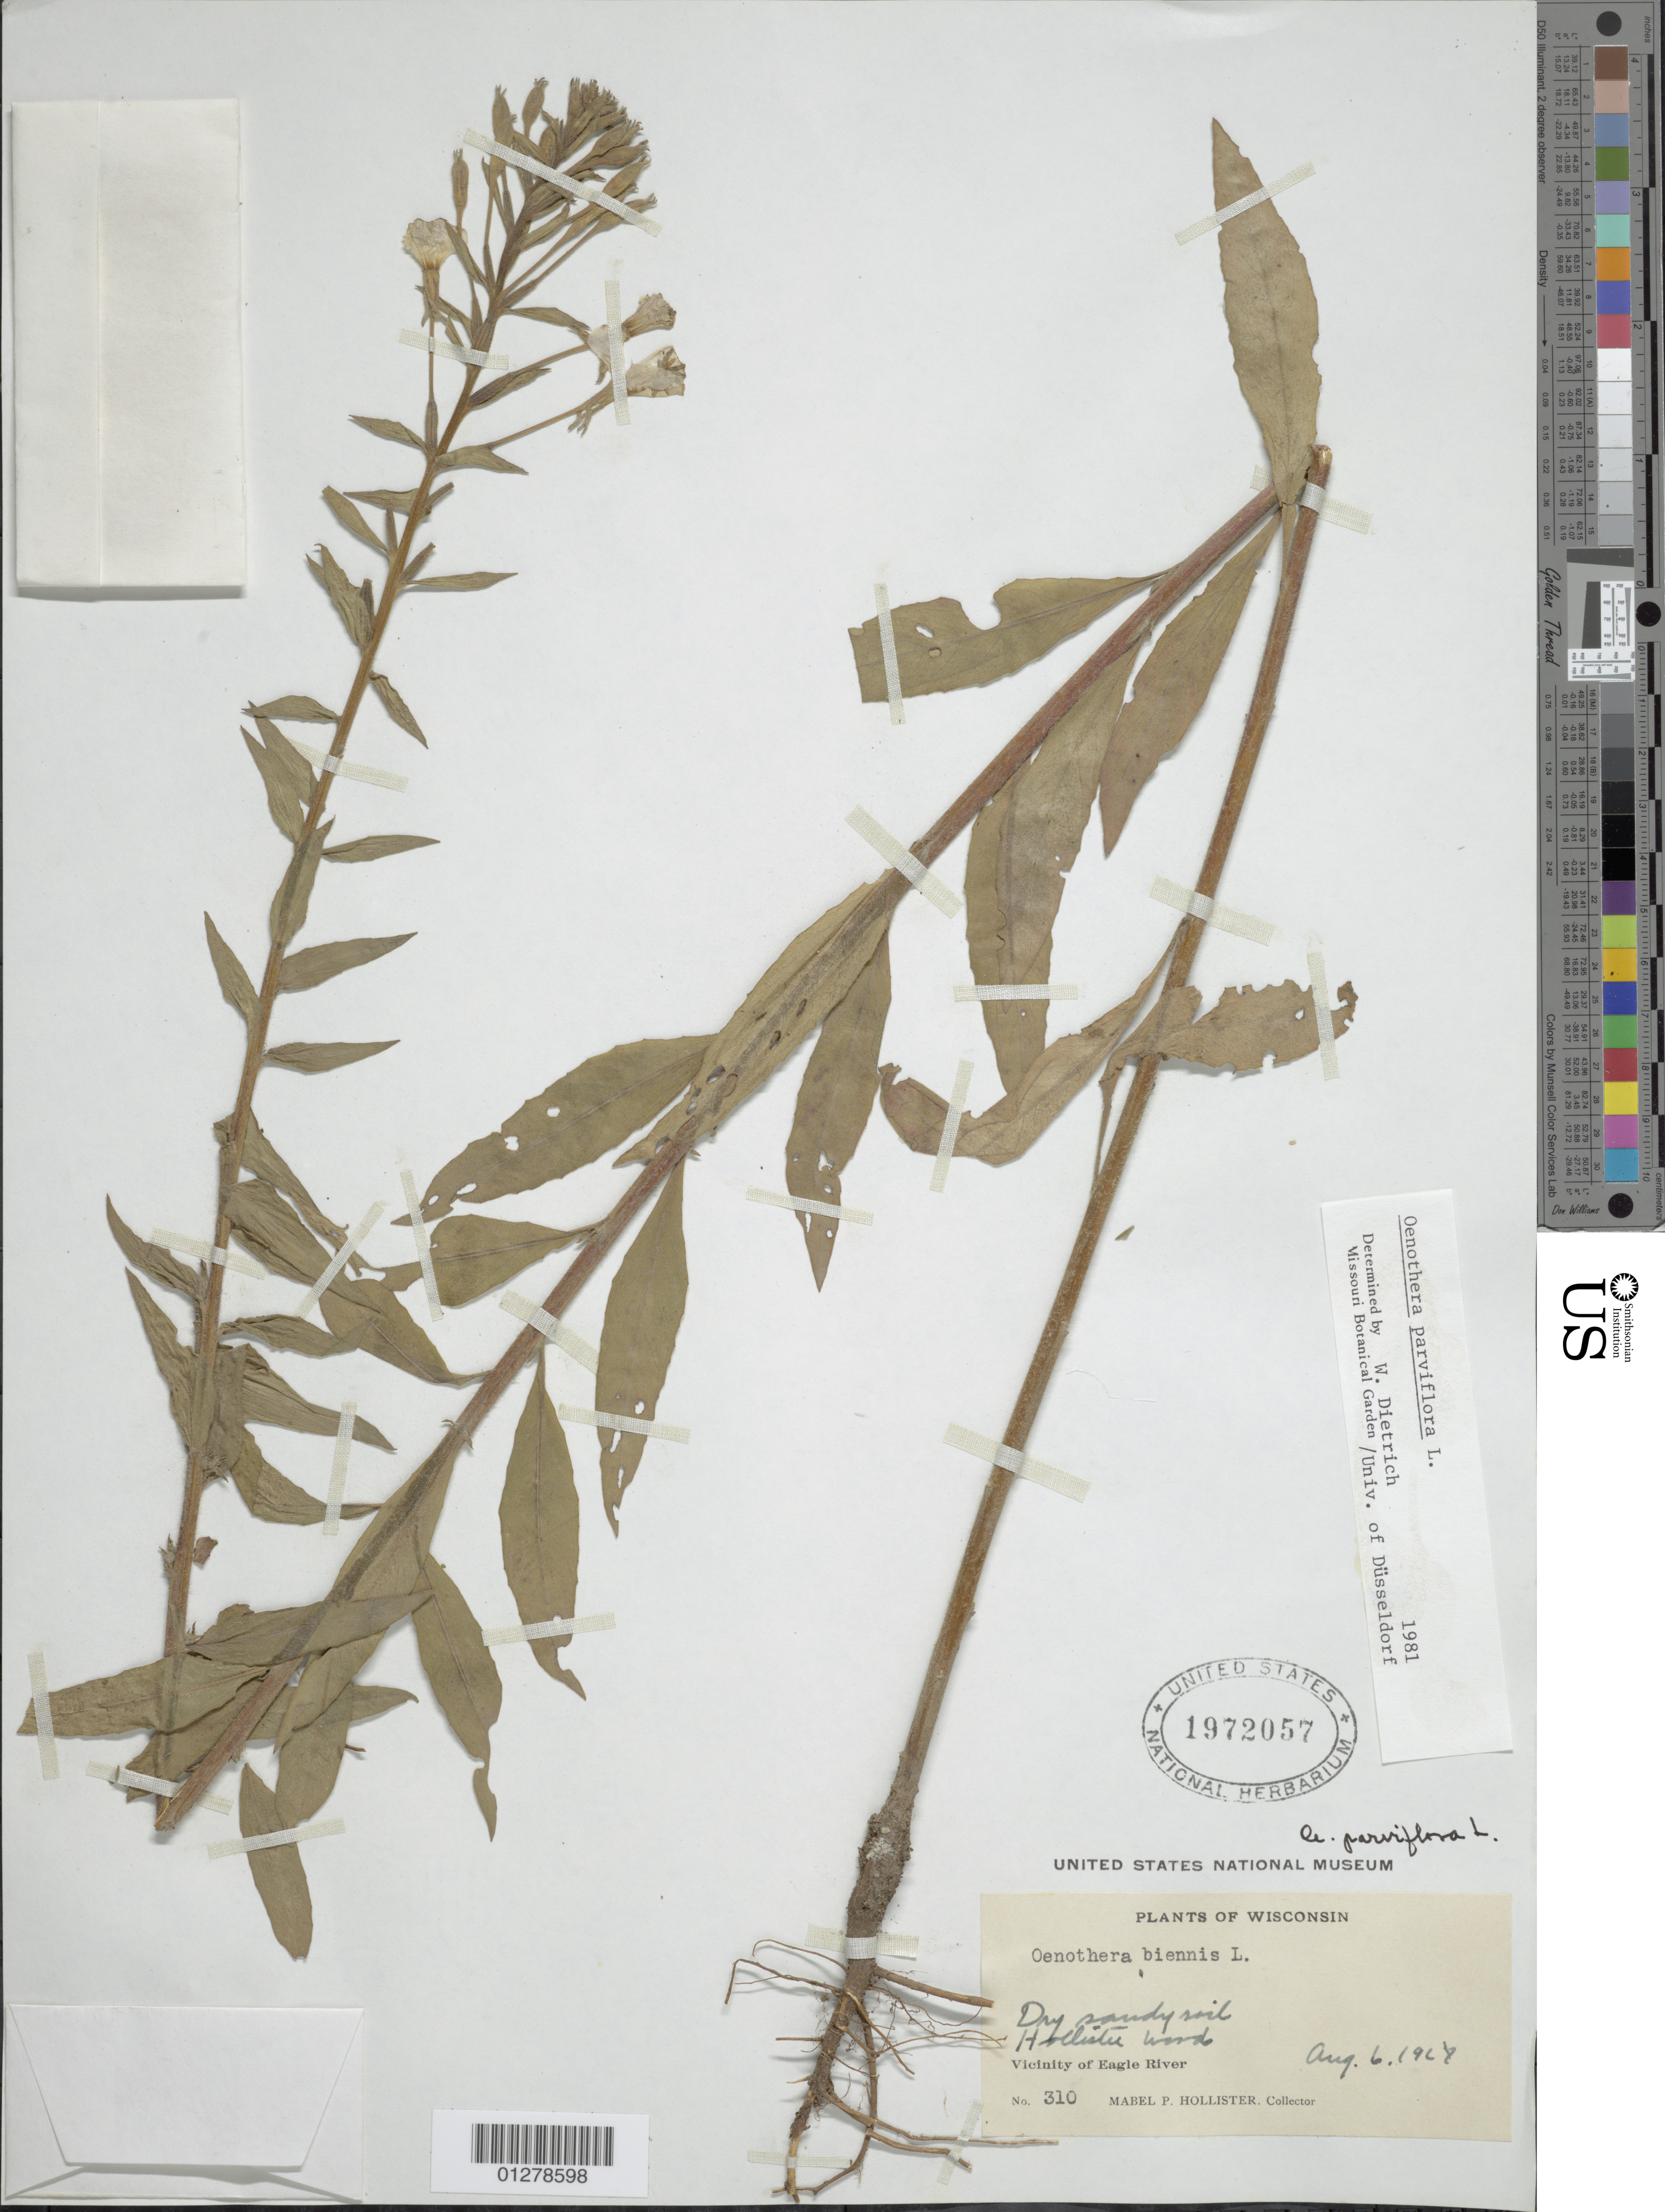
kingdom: Plantae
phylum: Tracheophyta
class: Magnoliopsida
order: Myrtales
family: Onagraceae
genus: Oenothera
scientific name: Oenothera parviflora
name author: L.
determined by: Munz, Philip A.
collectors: M. Hollister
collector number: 310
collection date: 1968-08-06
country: United States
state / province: Wisconsin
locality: Vicinity of Eagle River.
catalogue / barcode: US 1972057